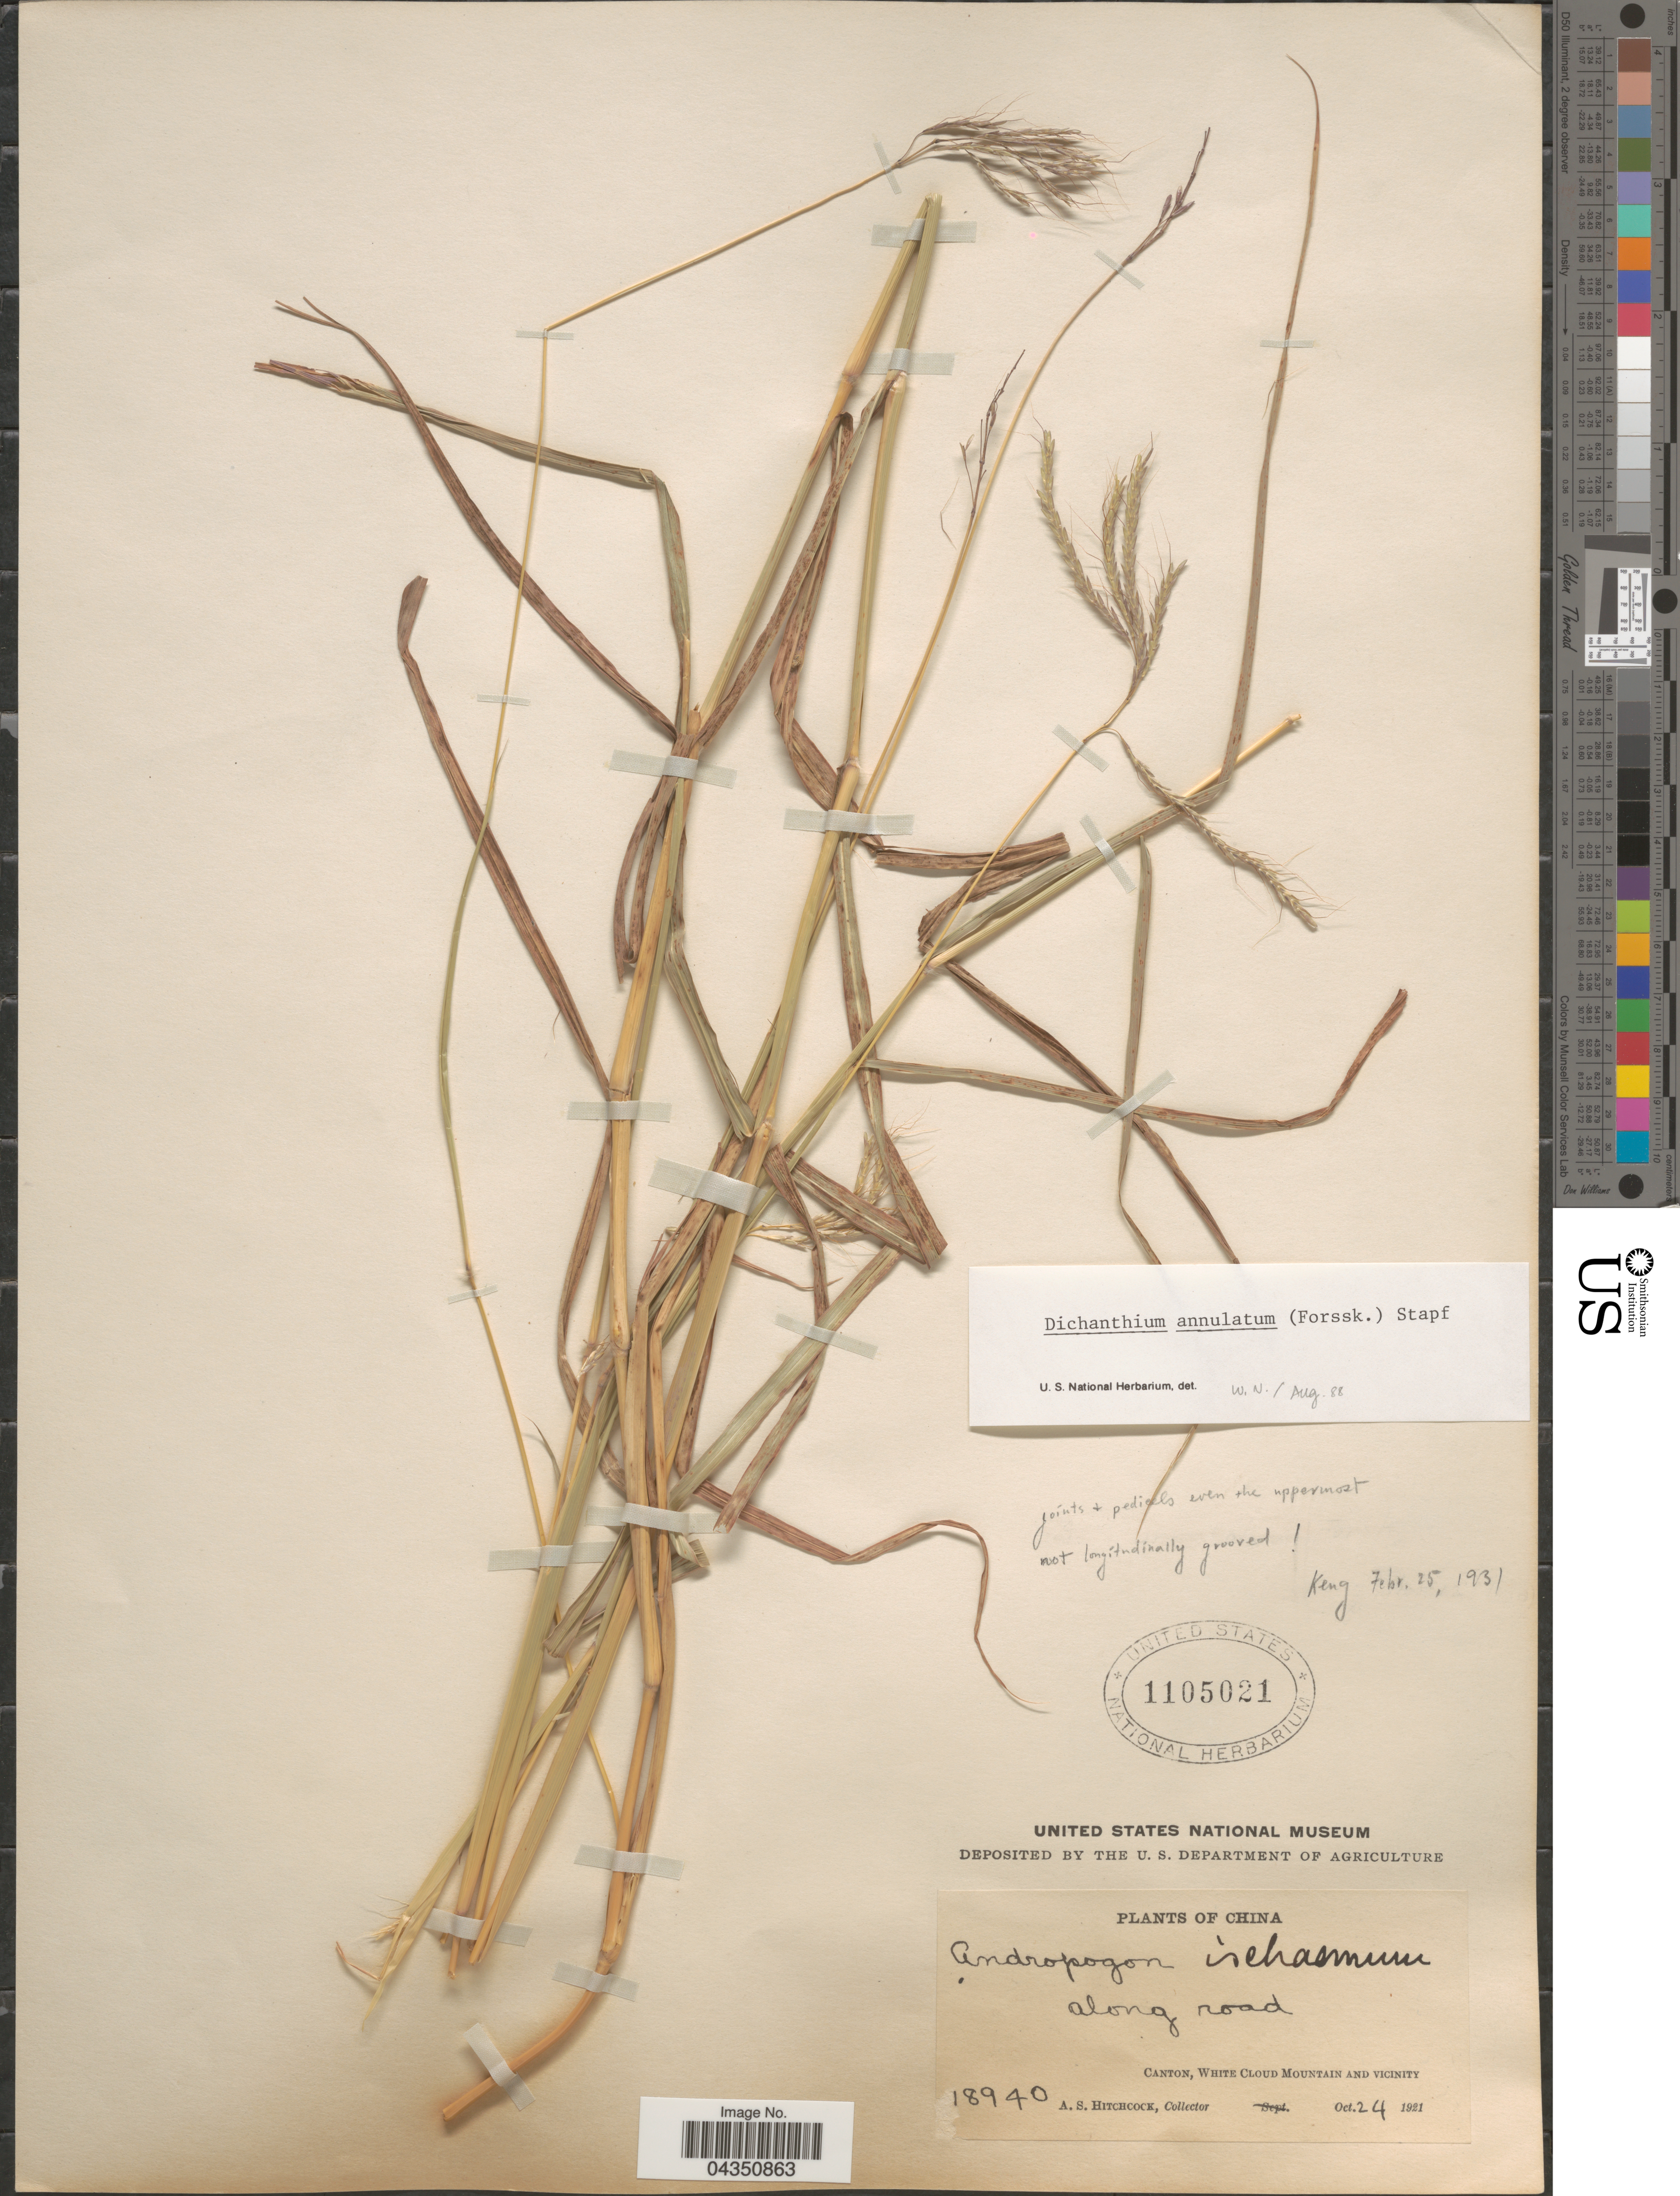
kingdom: Plantae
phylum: Tracheophyta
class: Liliopsida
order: Poales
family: Poaceae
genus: Dichanthium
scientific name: Dichanthium annulatum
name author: (Forssk.) Stapf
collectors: A. S. Hitchcock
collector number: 18940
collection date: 1921-10-24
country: China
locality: Along road. Canton, White Cloud Mountain and vicinity.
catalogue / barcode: US 1105021